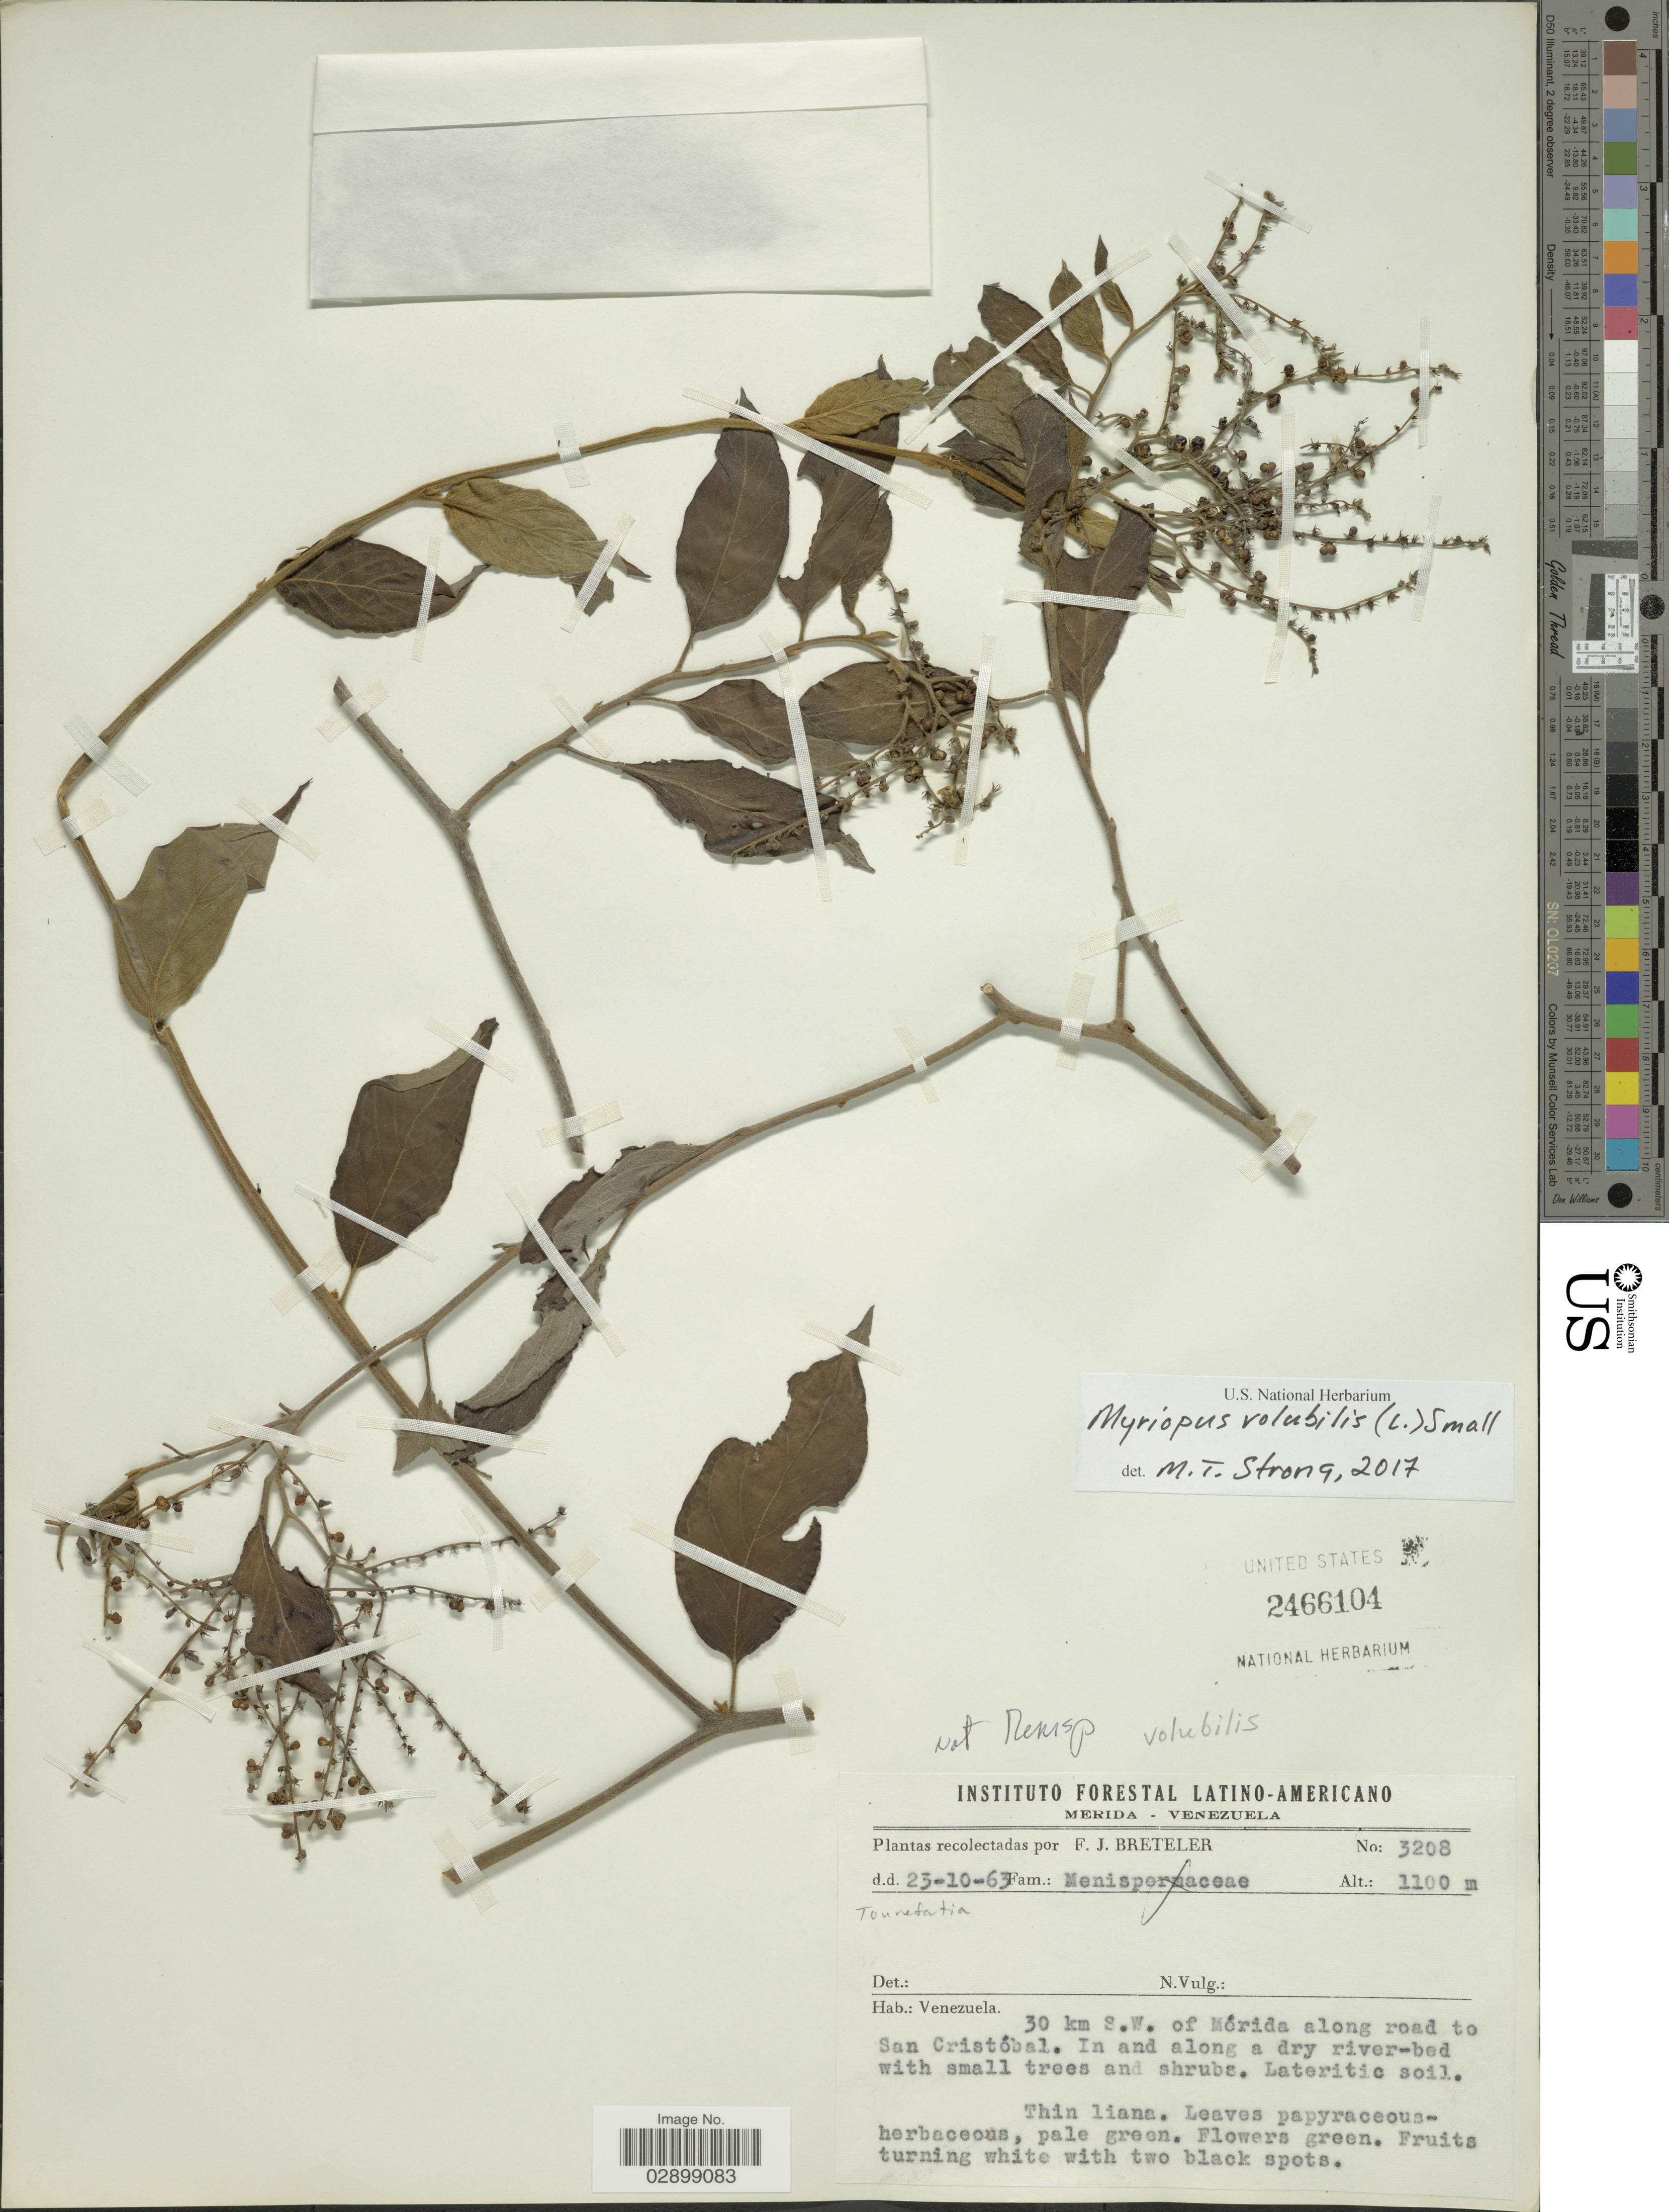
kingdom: Plantae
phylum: Tracheophyta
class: Magnoliopsida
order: Boraginales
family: Heliotropiaceae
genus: Myriopus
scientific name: Myriopus volubilis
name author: (L.) Small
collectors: F. J. Breteler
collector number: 3208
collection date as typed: Transcribed d/m/y: 23/10/63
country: Venezuela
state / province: Mérida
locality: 30 km S.W. of Mérida along road t San Cristóbal.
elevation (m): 1100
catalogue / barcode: US 2466104